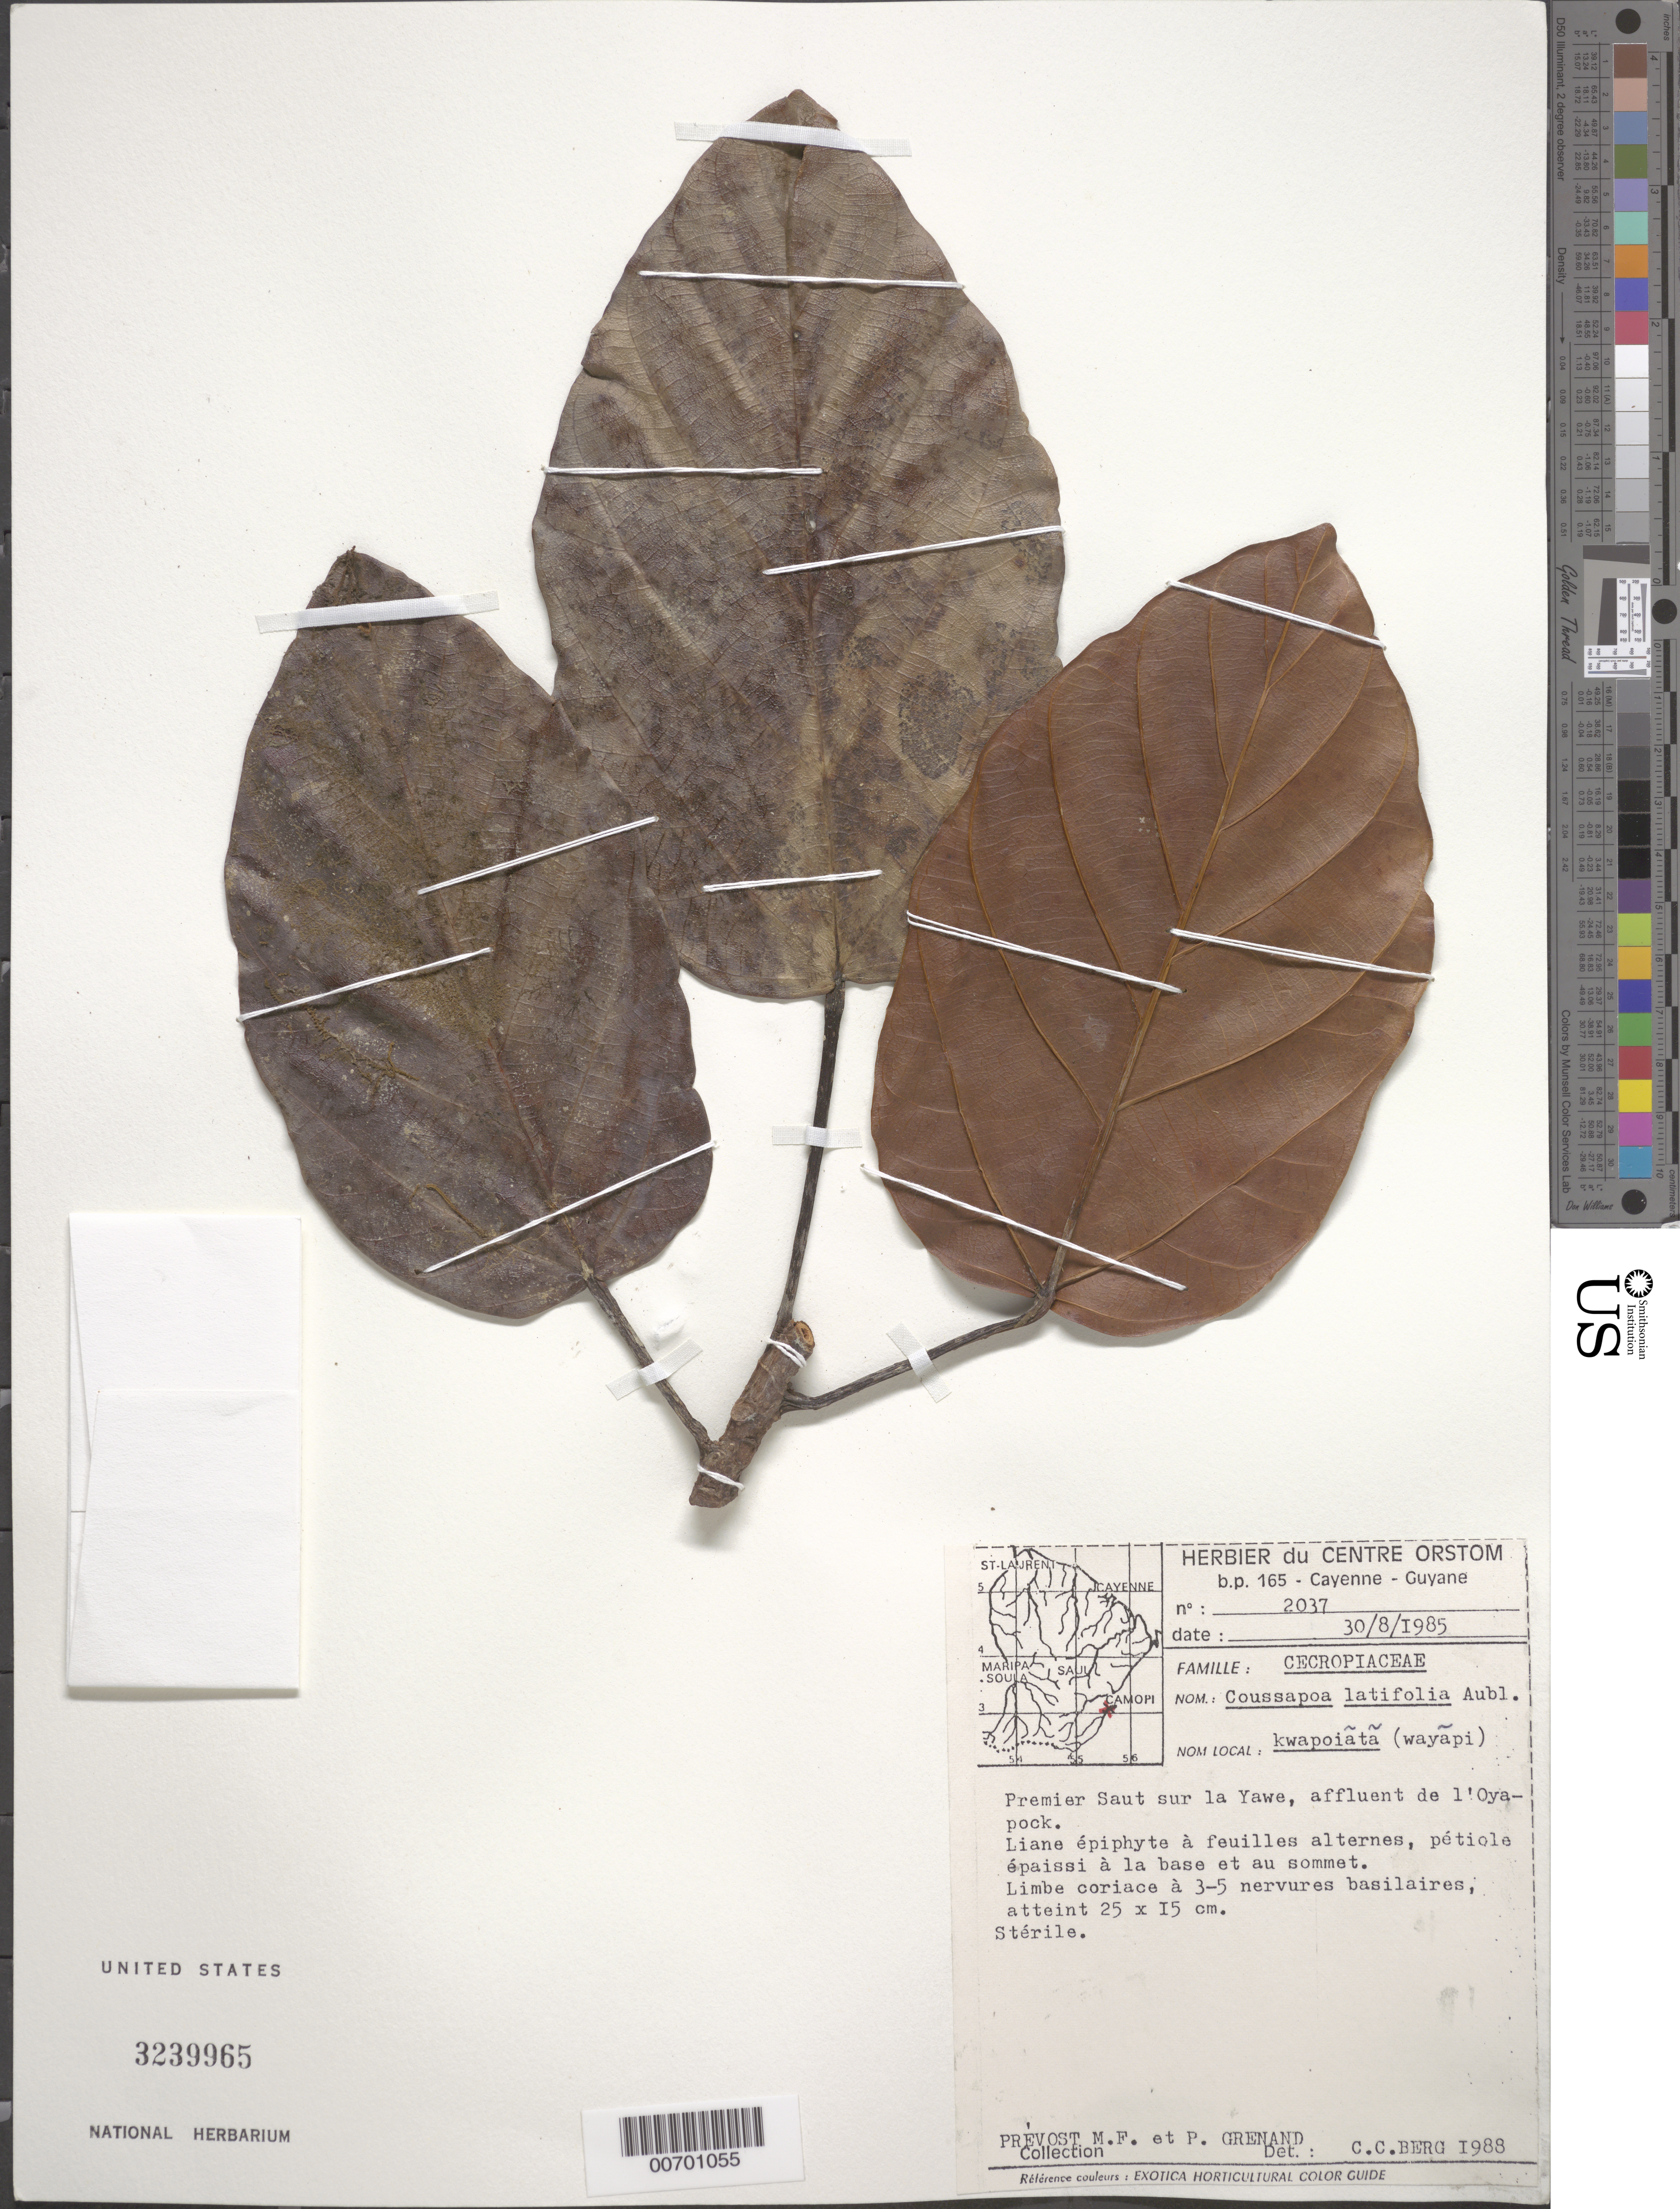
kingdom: Plantae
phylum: Tracheophyta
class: Magnoliopsida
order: Rosales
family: Urticaceae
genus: Coussapoa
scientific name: Coussapoa latifolia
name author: Aubl.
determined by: Berg, C. C.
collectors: M.-F. Prévost & P. Grenand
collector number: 2037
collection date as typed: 30-Aug-85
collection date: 1985-08-30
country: French Guiana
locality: Premier Saut sur la Yawe, affluent de l'Oyapock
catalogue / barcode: US 3239965